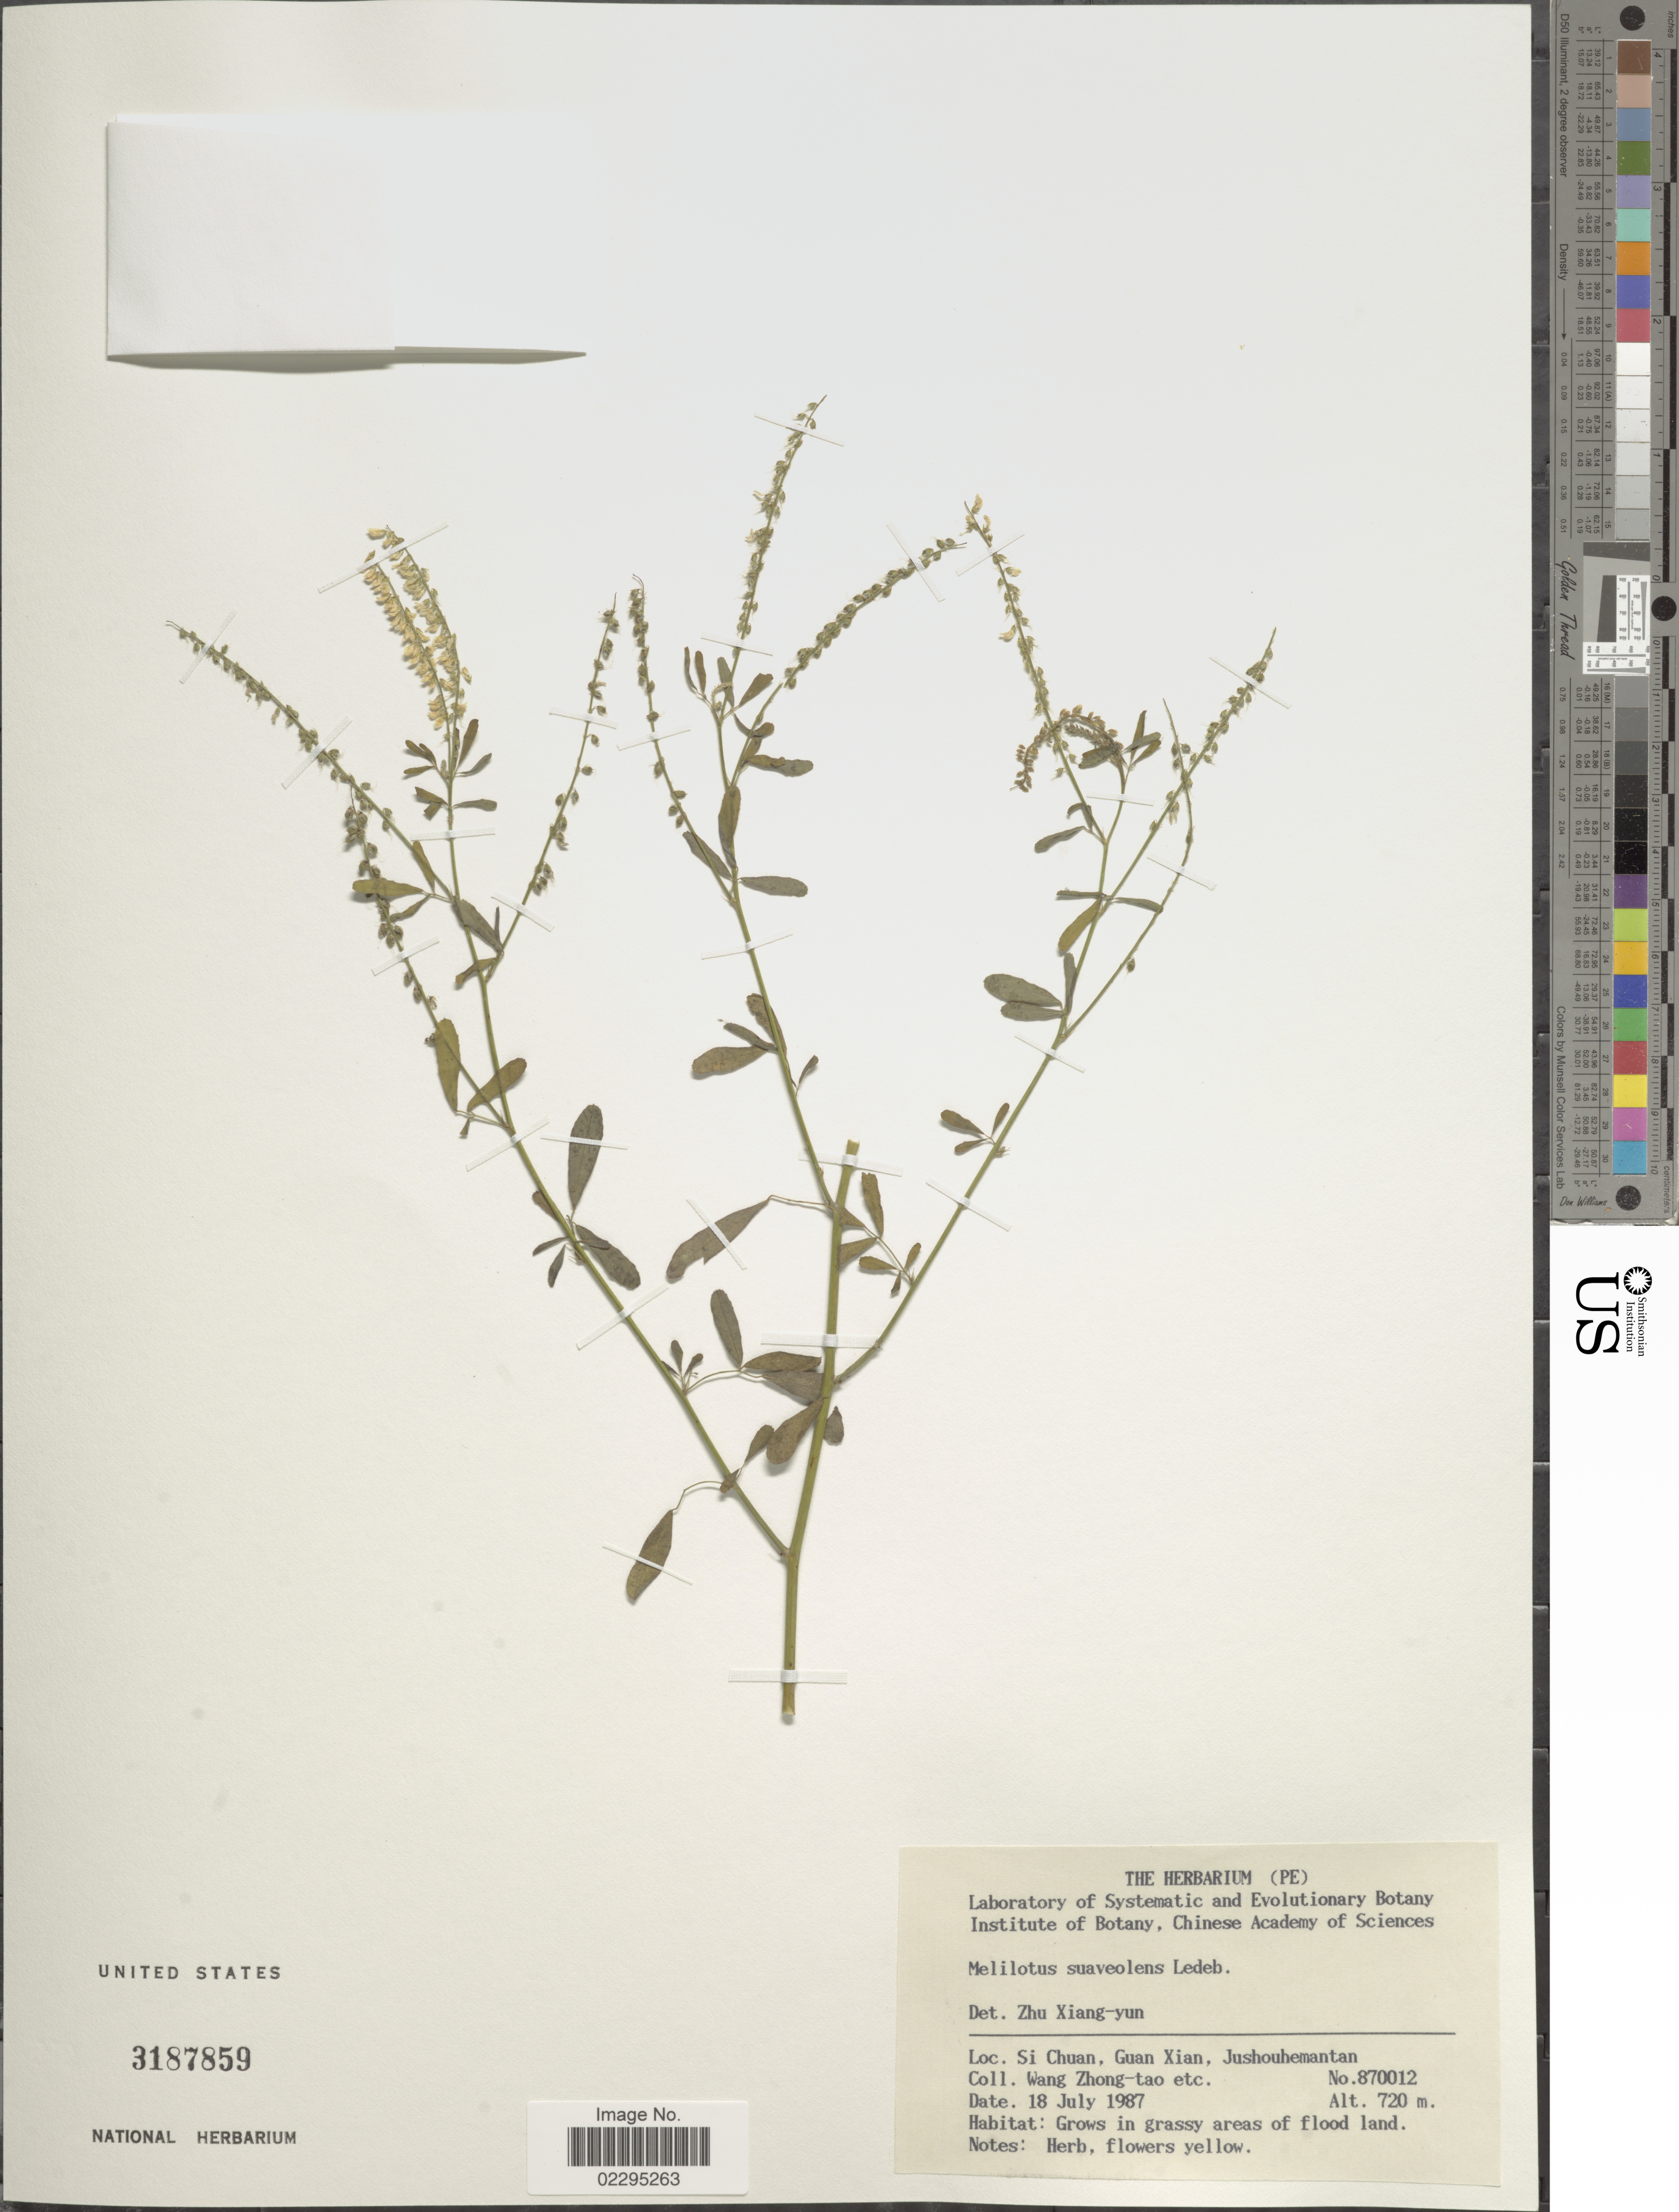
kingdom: Plantae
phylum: Tracheophyta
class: Magnoliopsida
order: Fabales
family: Fabaceae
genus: Melilotus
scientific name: Melilotus suaveolens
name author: Ledeb.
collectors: W. Zhong-Tao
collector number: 870012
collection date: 1987-07-18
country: China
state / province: Sichuan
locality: Si Chuan, Guan Xian, Jushouhemantan.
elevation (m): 720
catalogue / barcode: US 3187859